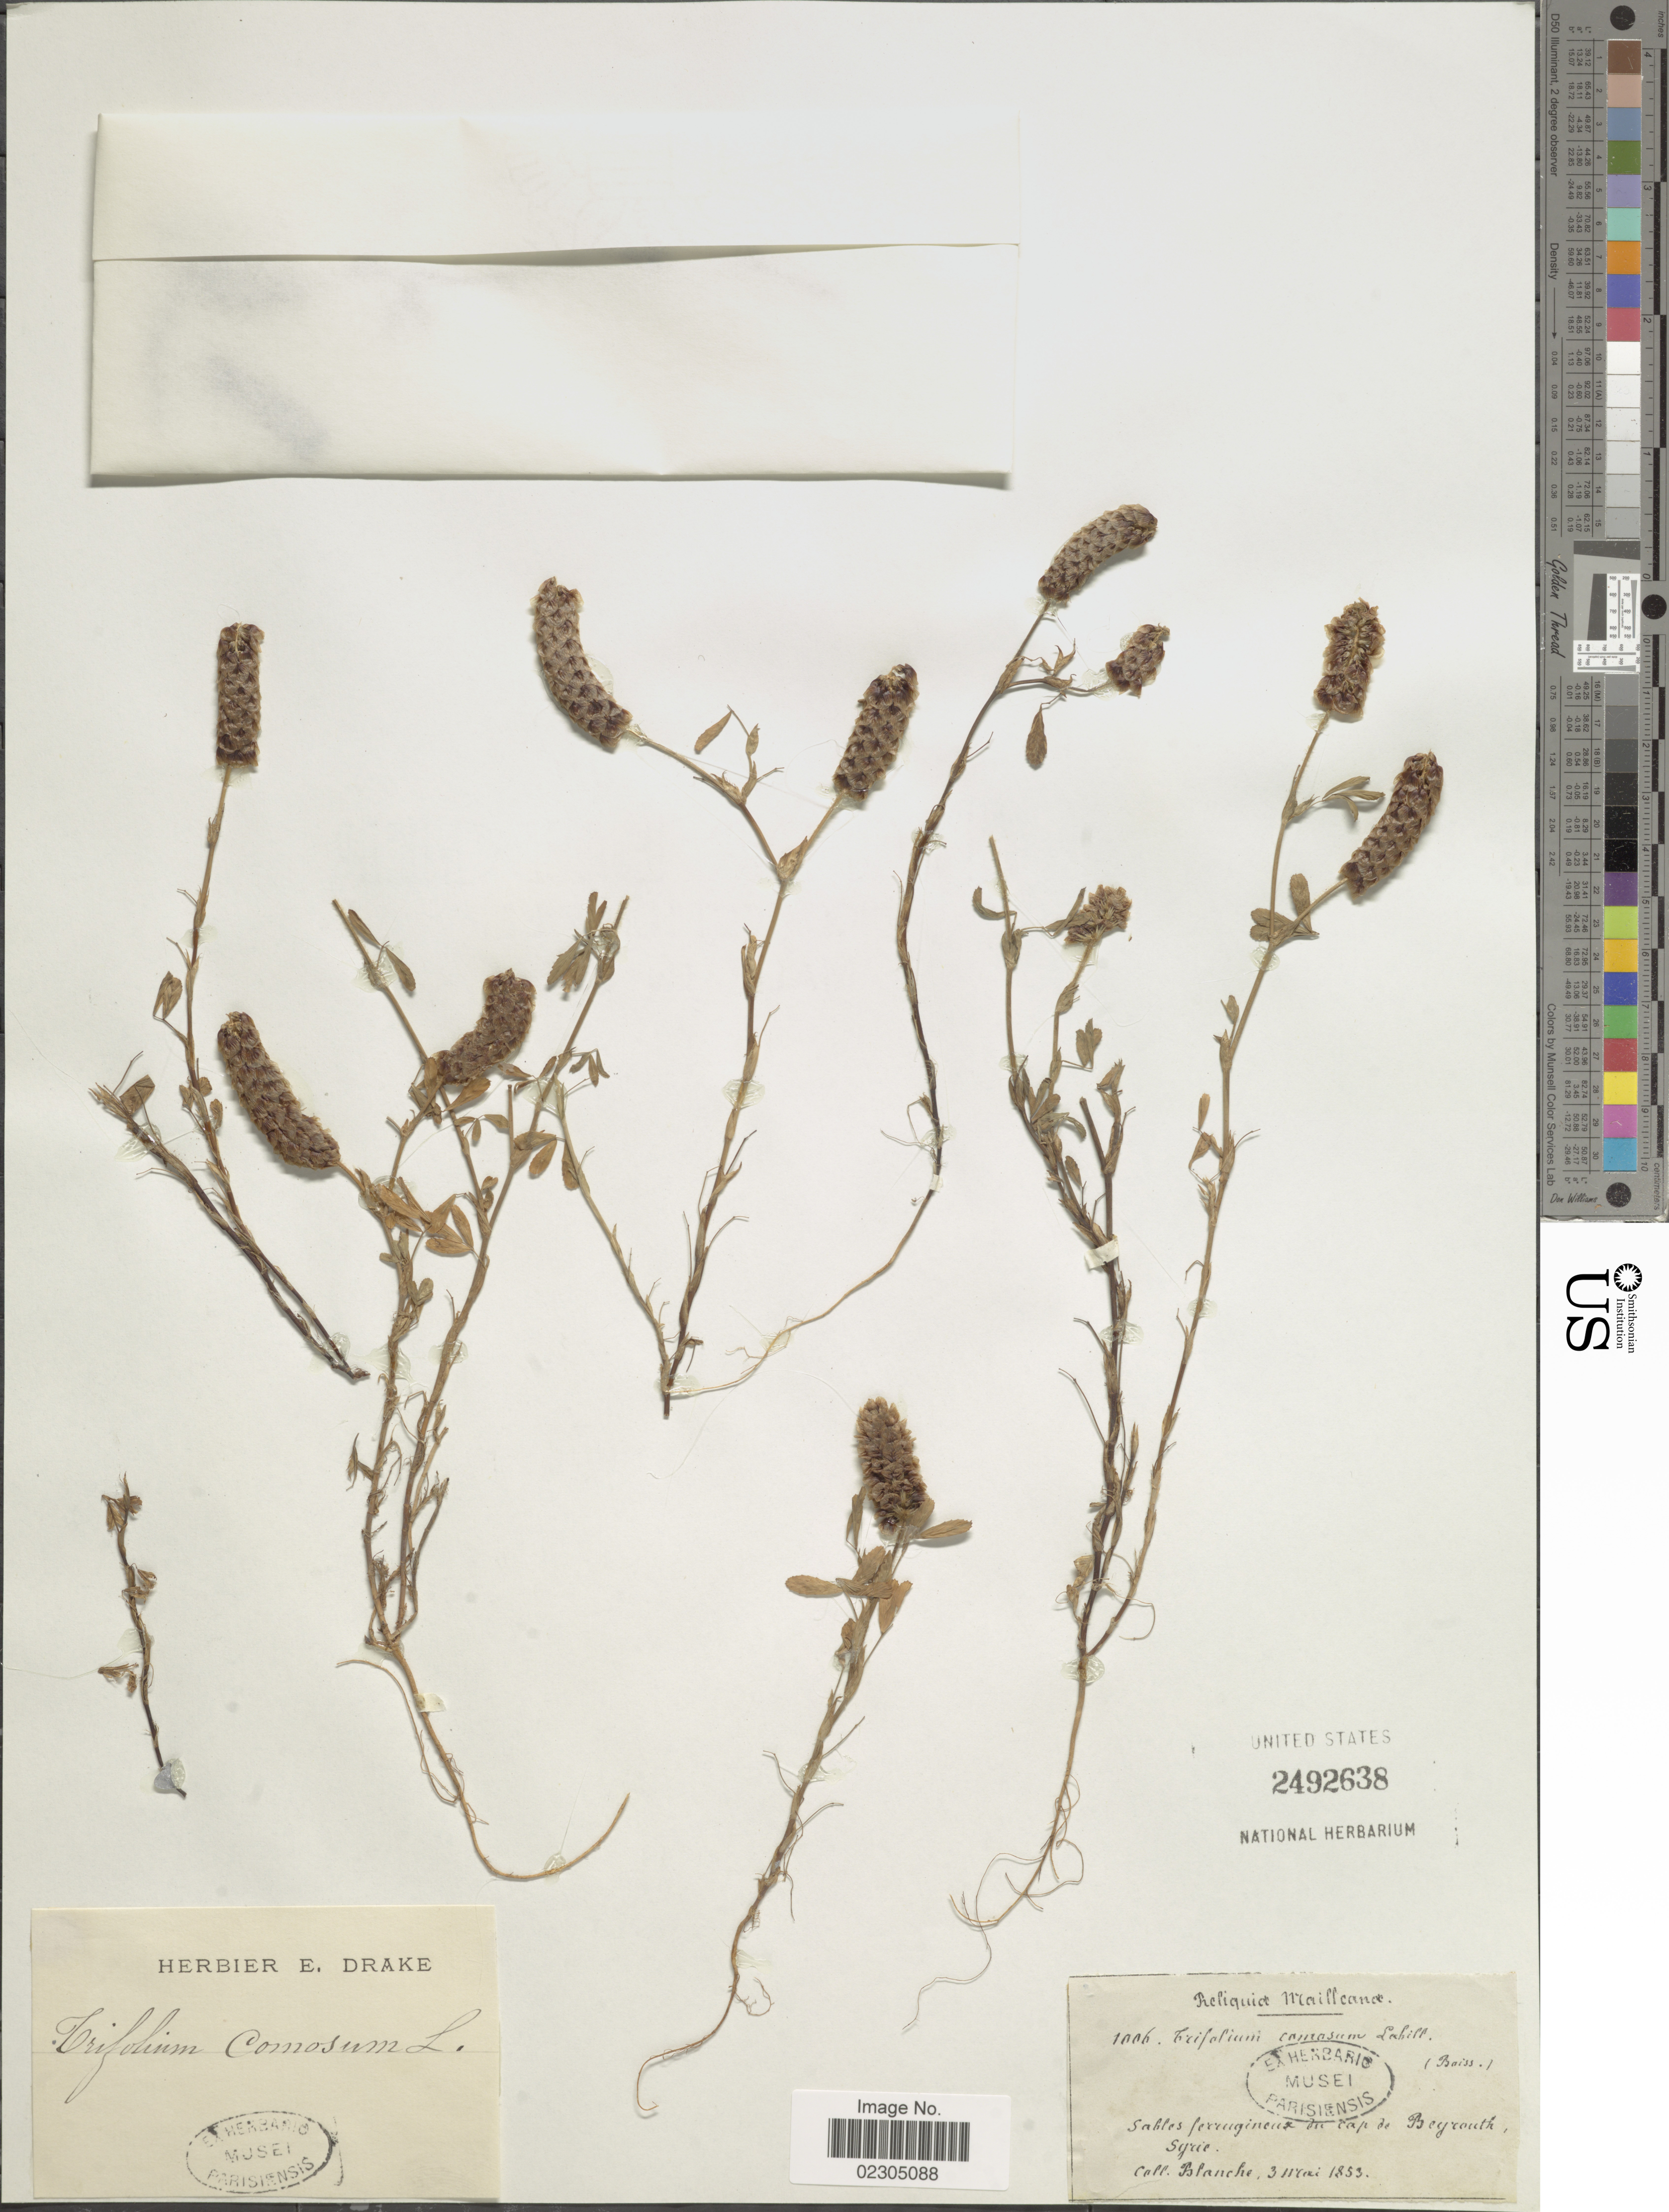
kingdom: Plantae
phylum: Tracheophyta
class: Magnoliopsida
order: Fabales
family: Fabaceae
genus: Trifolium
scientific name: Trifolium comosum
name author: L.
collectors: -. Blanche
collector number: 1006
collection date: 1853-05-03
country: Lebanon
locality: Sables feruginous de cap de Beyrouth, Syrie. Reliquid Mailleanae. [interpreted]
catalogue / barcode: US 2492638